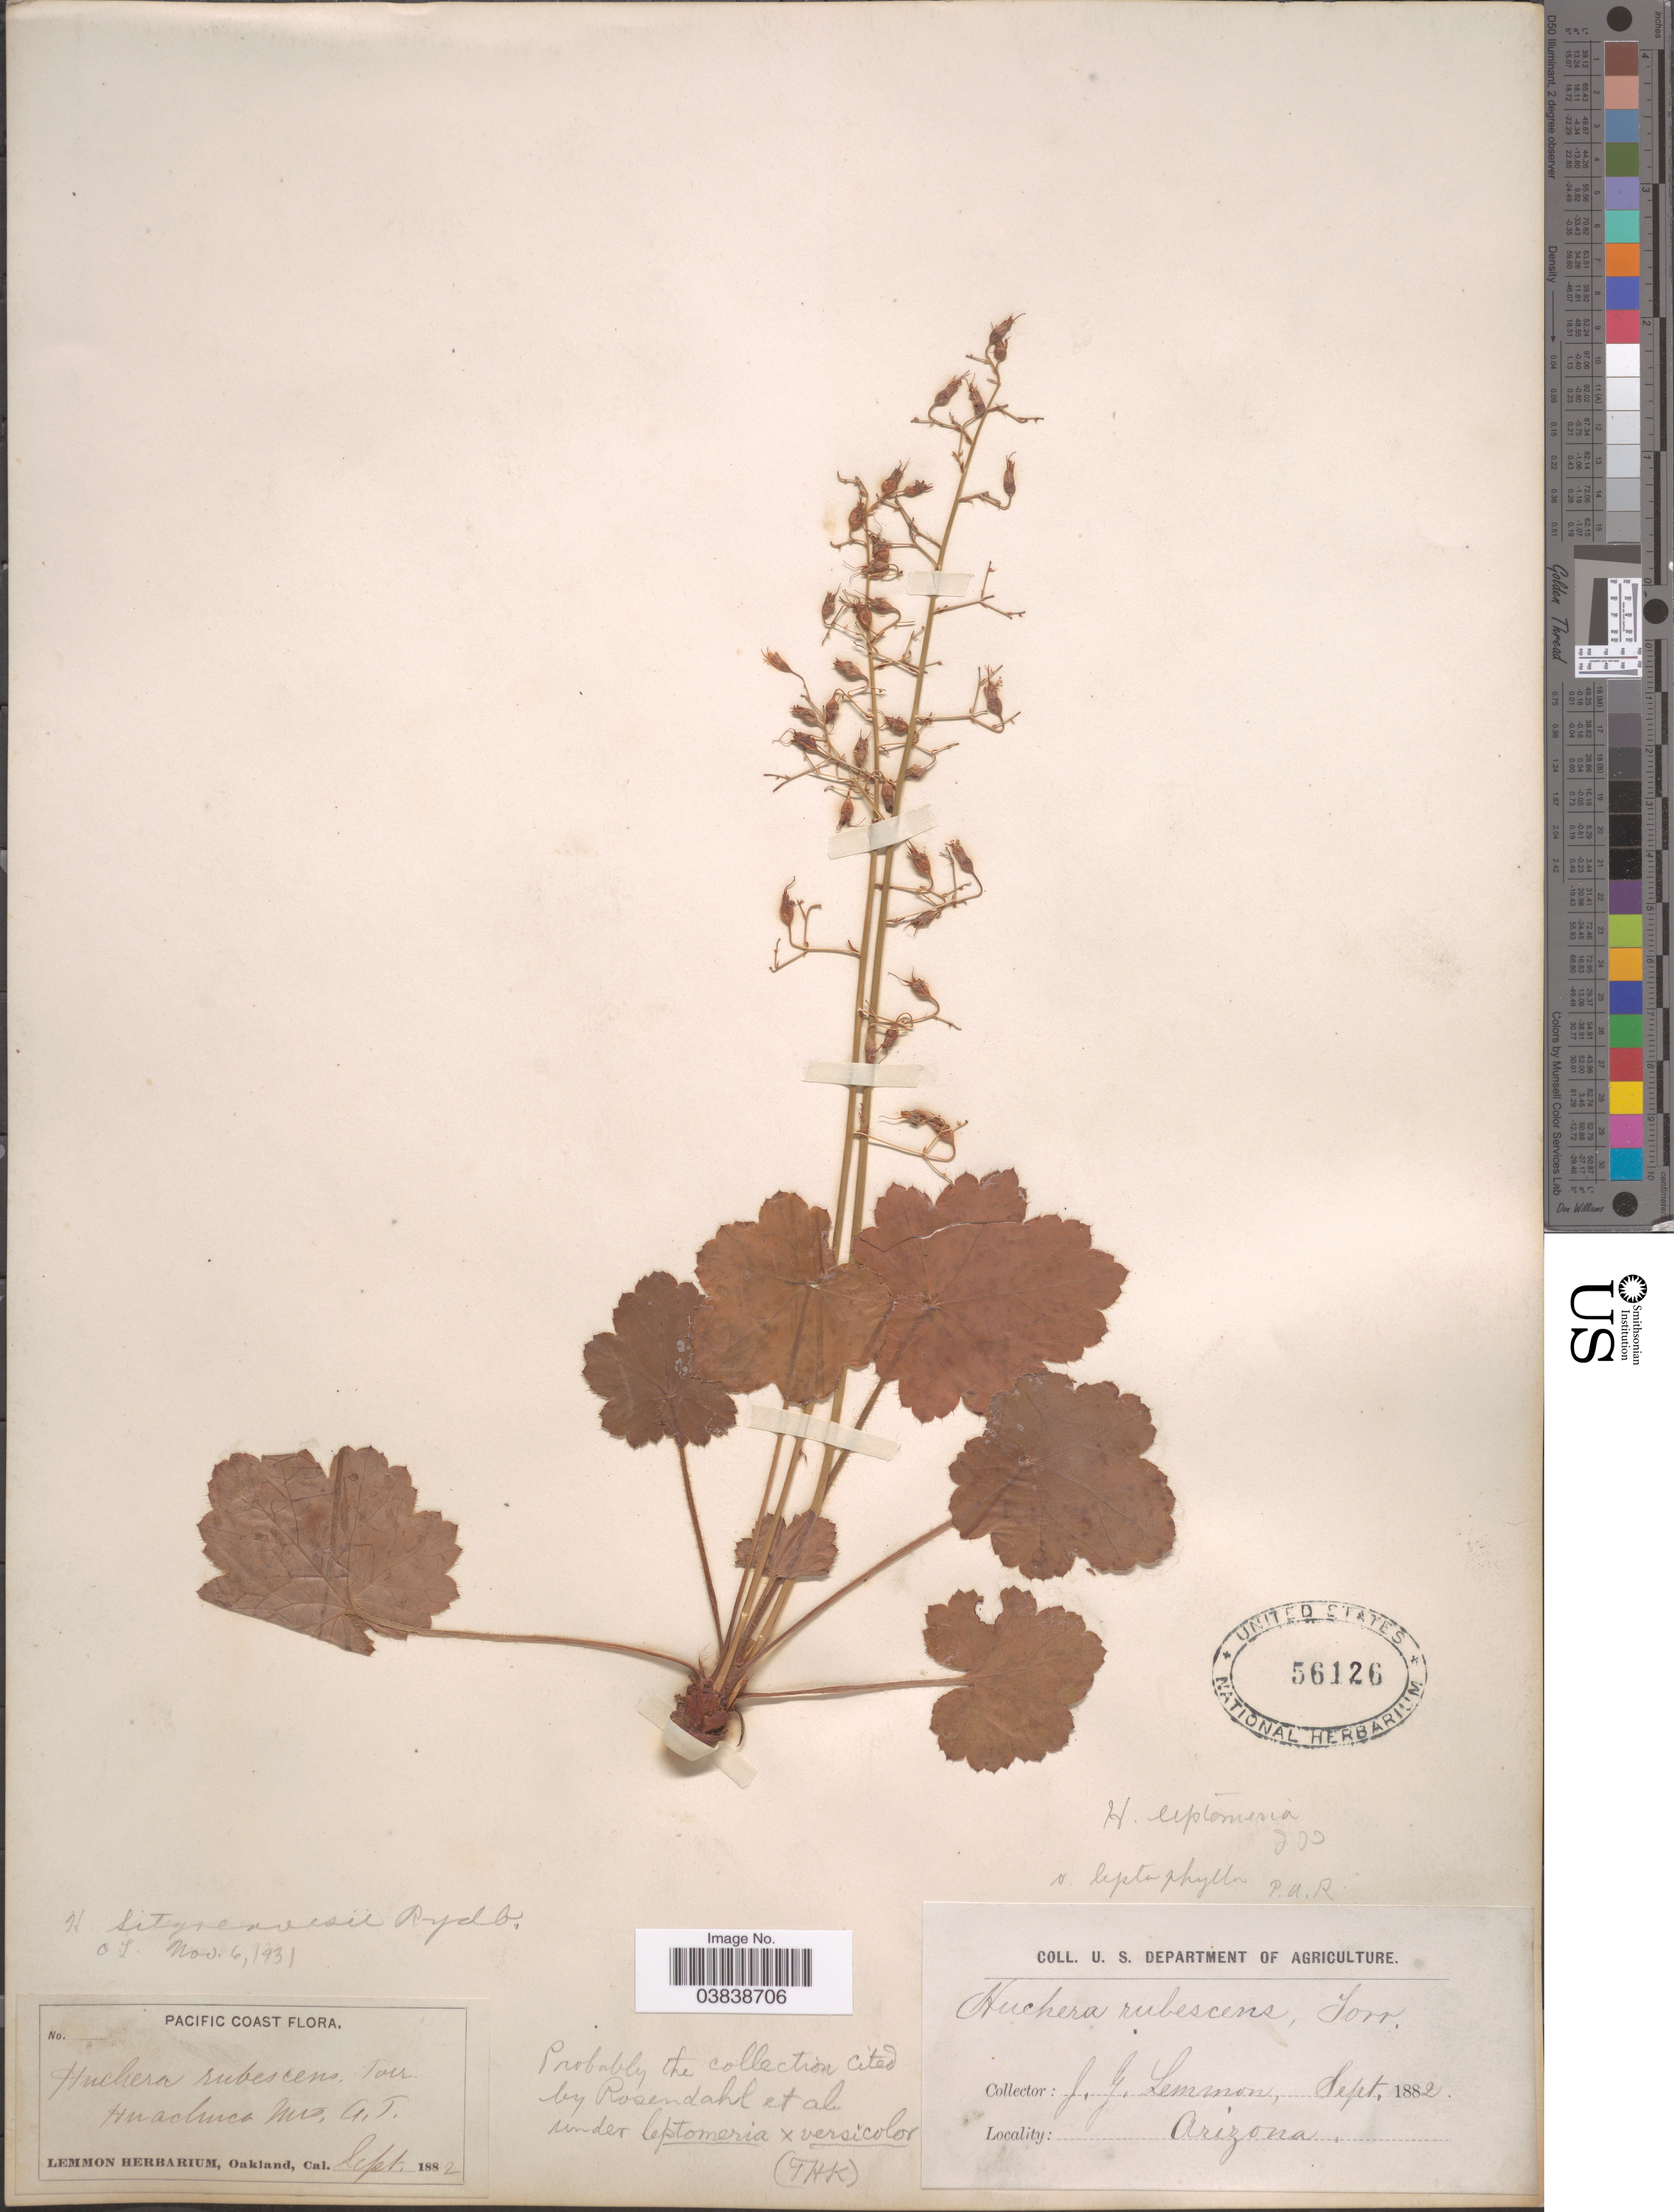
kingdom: Plantae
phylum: Tracheophyta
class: Magnoliopsida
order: Saxifragales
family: Saxifragaceae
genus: Heuchera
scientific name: Heuchera leptomeria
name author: Greene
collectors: J. Lemmon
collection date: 1882-09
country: United States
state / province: Arizona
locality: Pacific Coast. Huachuca Mts, A.T.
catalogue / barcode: US 56126